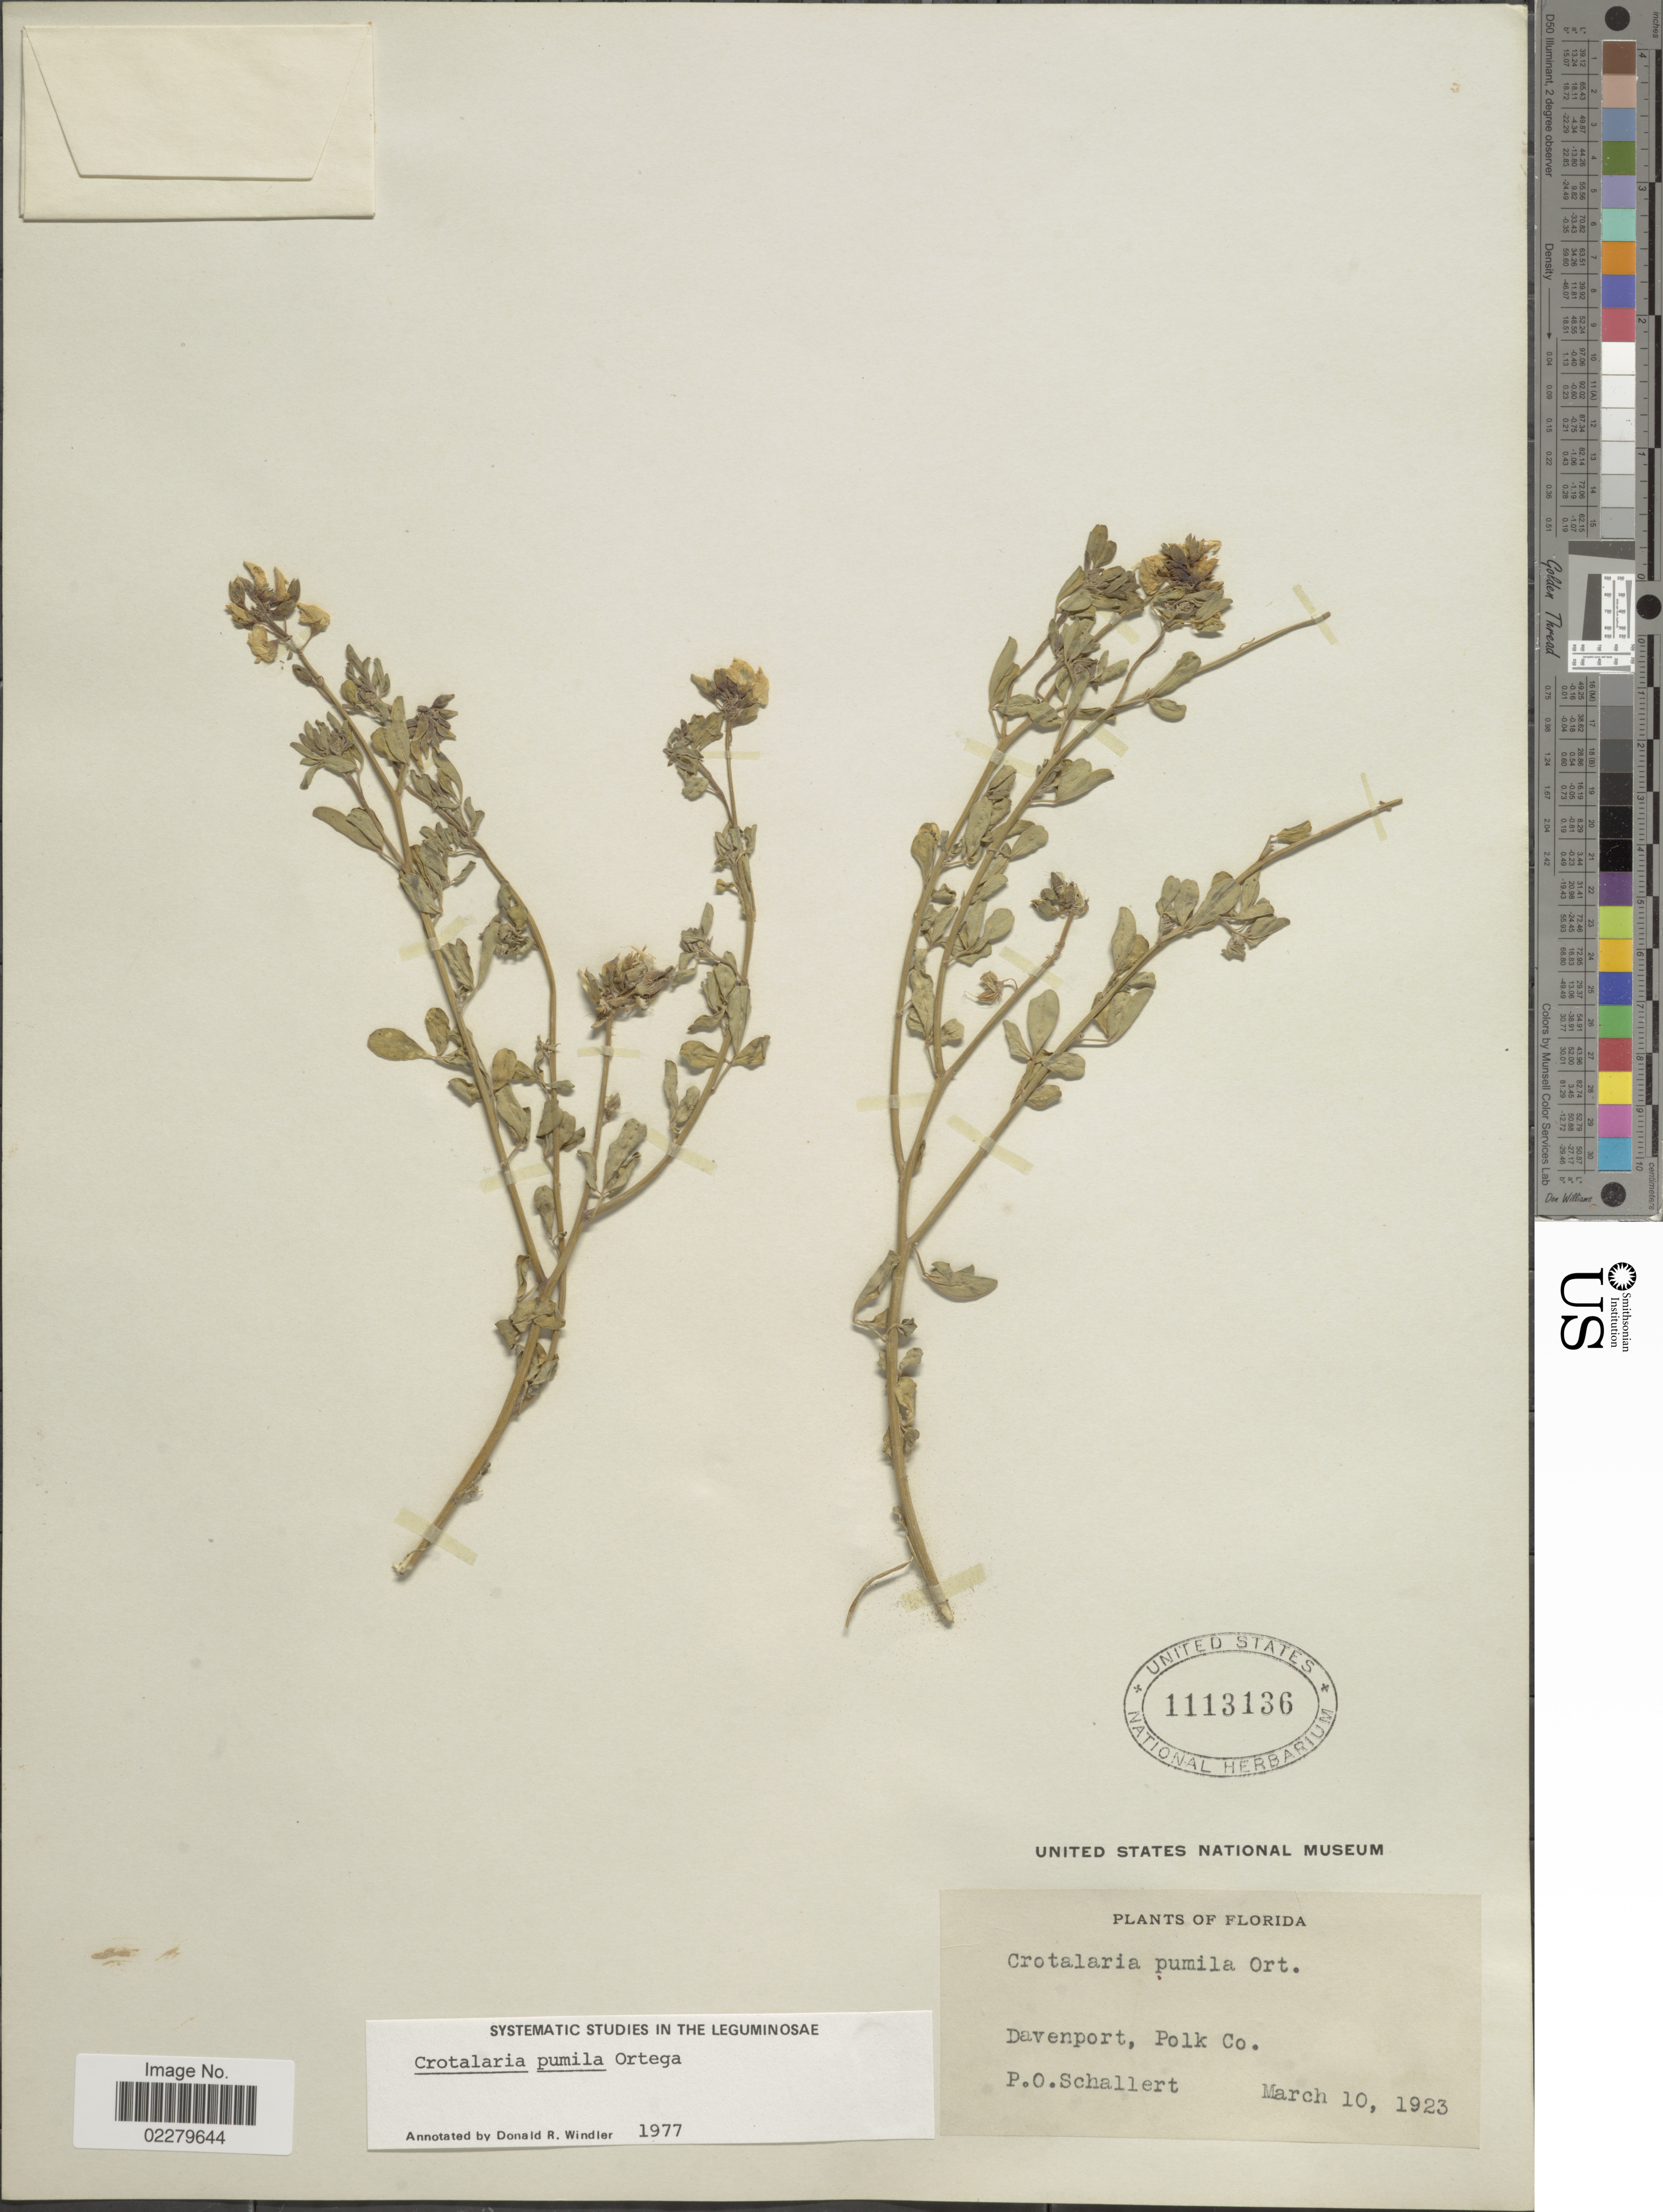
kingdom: Plantae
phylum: Tracheophyta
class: Magnoliopsida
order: Fabales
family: Fabaceae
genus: Crotalaria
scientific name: Crotalaria pumila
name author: Ortega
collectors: P. Schallert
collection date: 1923-03-10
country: United States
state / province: Florida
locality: Davenport, Polk Co.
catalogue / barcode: US 1113136